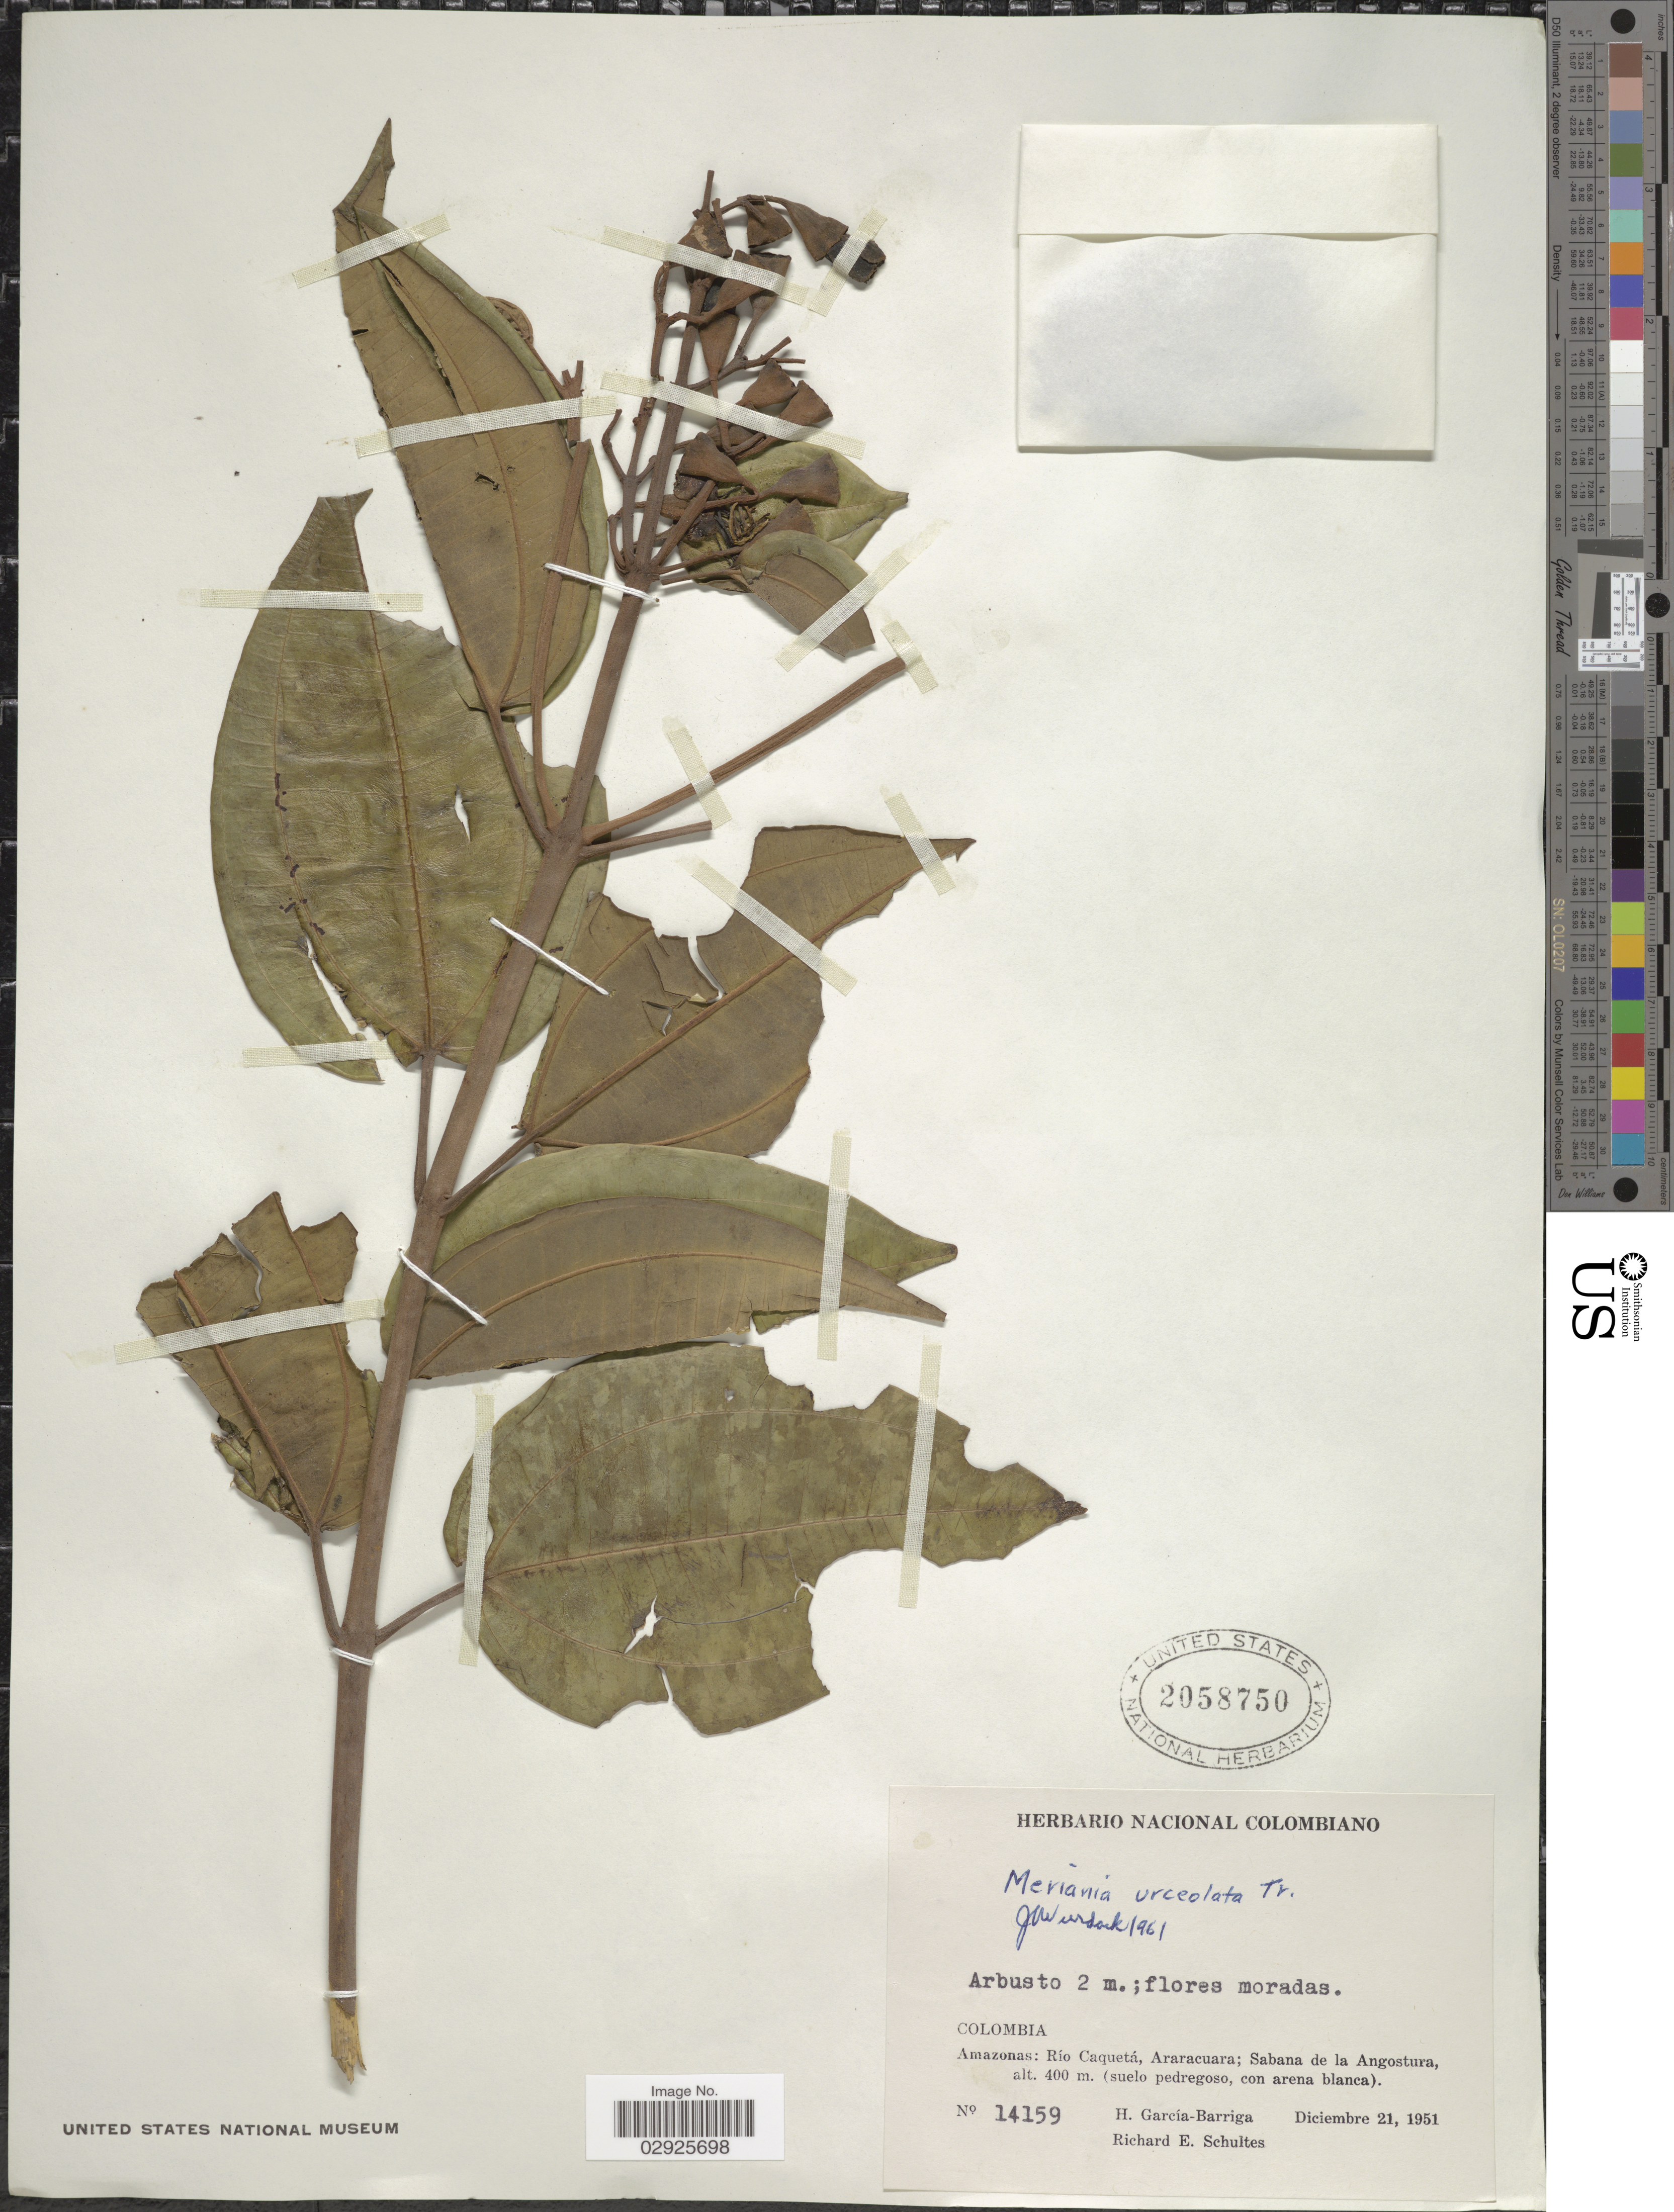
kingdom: Plantae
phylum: Tracheophyta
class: Magnoliopsida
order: Myrtales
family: Melastomataceae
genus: Meriania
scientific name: Meriania urceolata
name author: Triana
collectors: H. García Barriga & R. E. Schultes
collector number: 14159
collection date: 1951-12-21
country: Colombia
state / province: Amazônas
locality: Río Caquetá, Araracuara; Sabana de la Angostura.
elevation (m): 400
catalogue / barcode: US 2058750